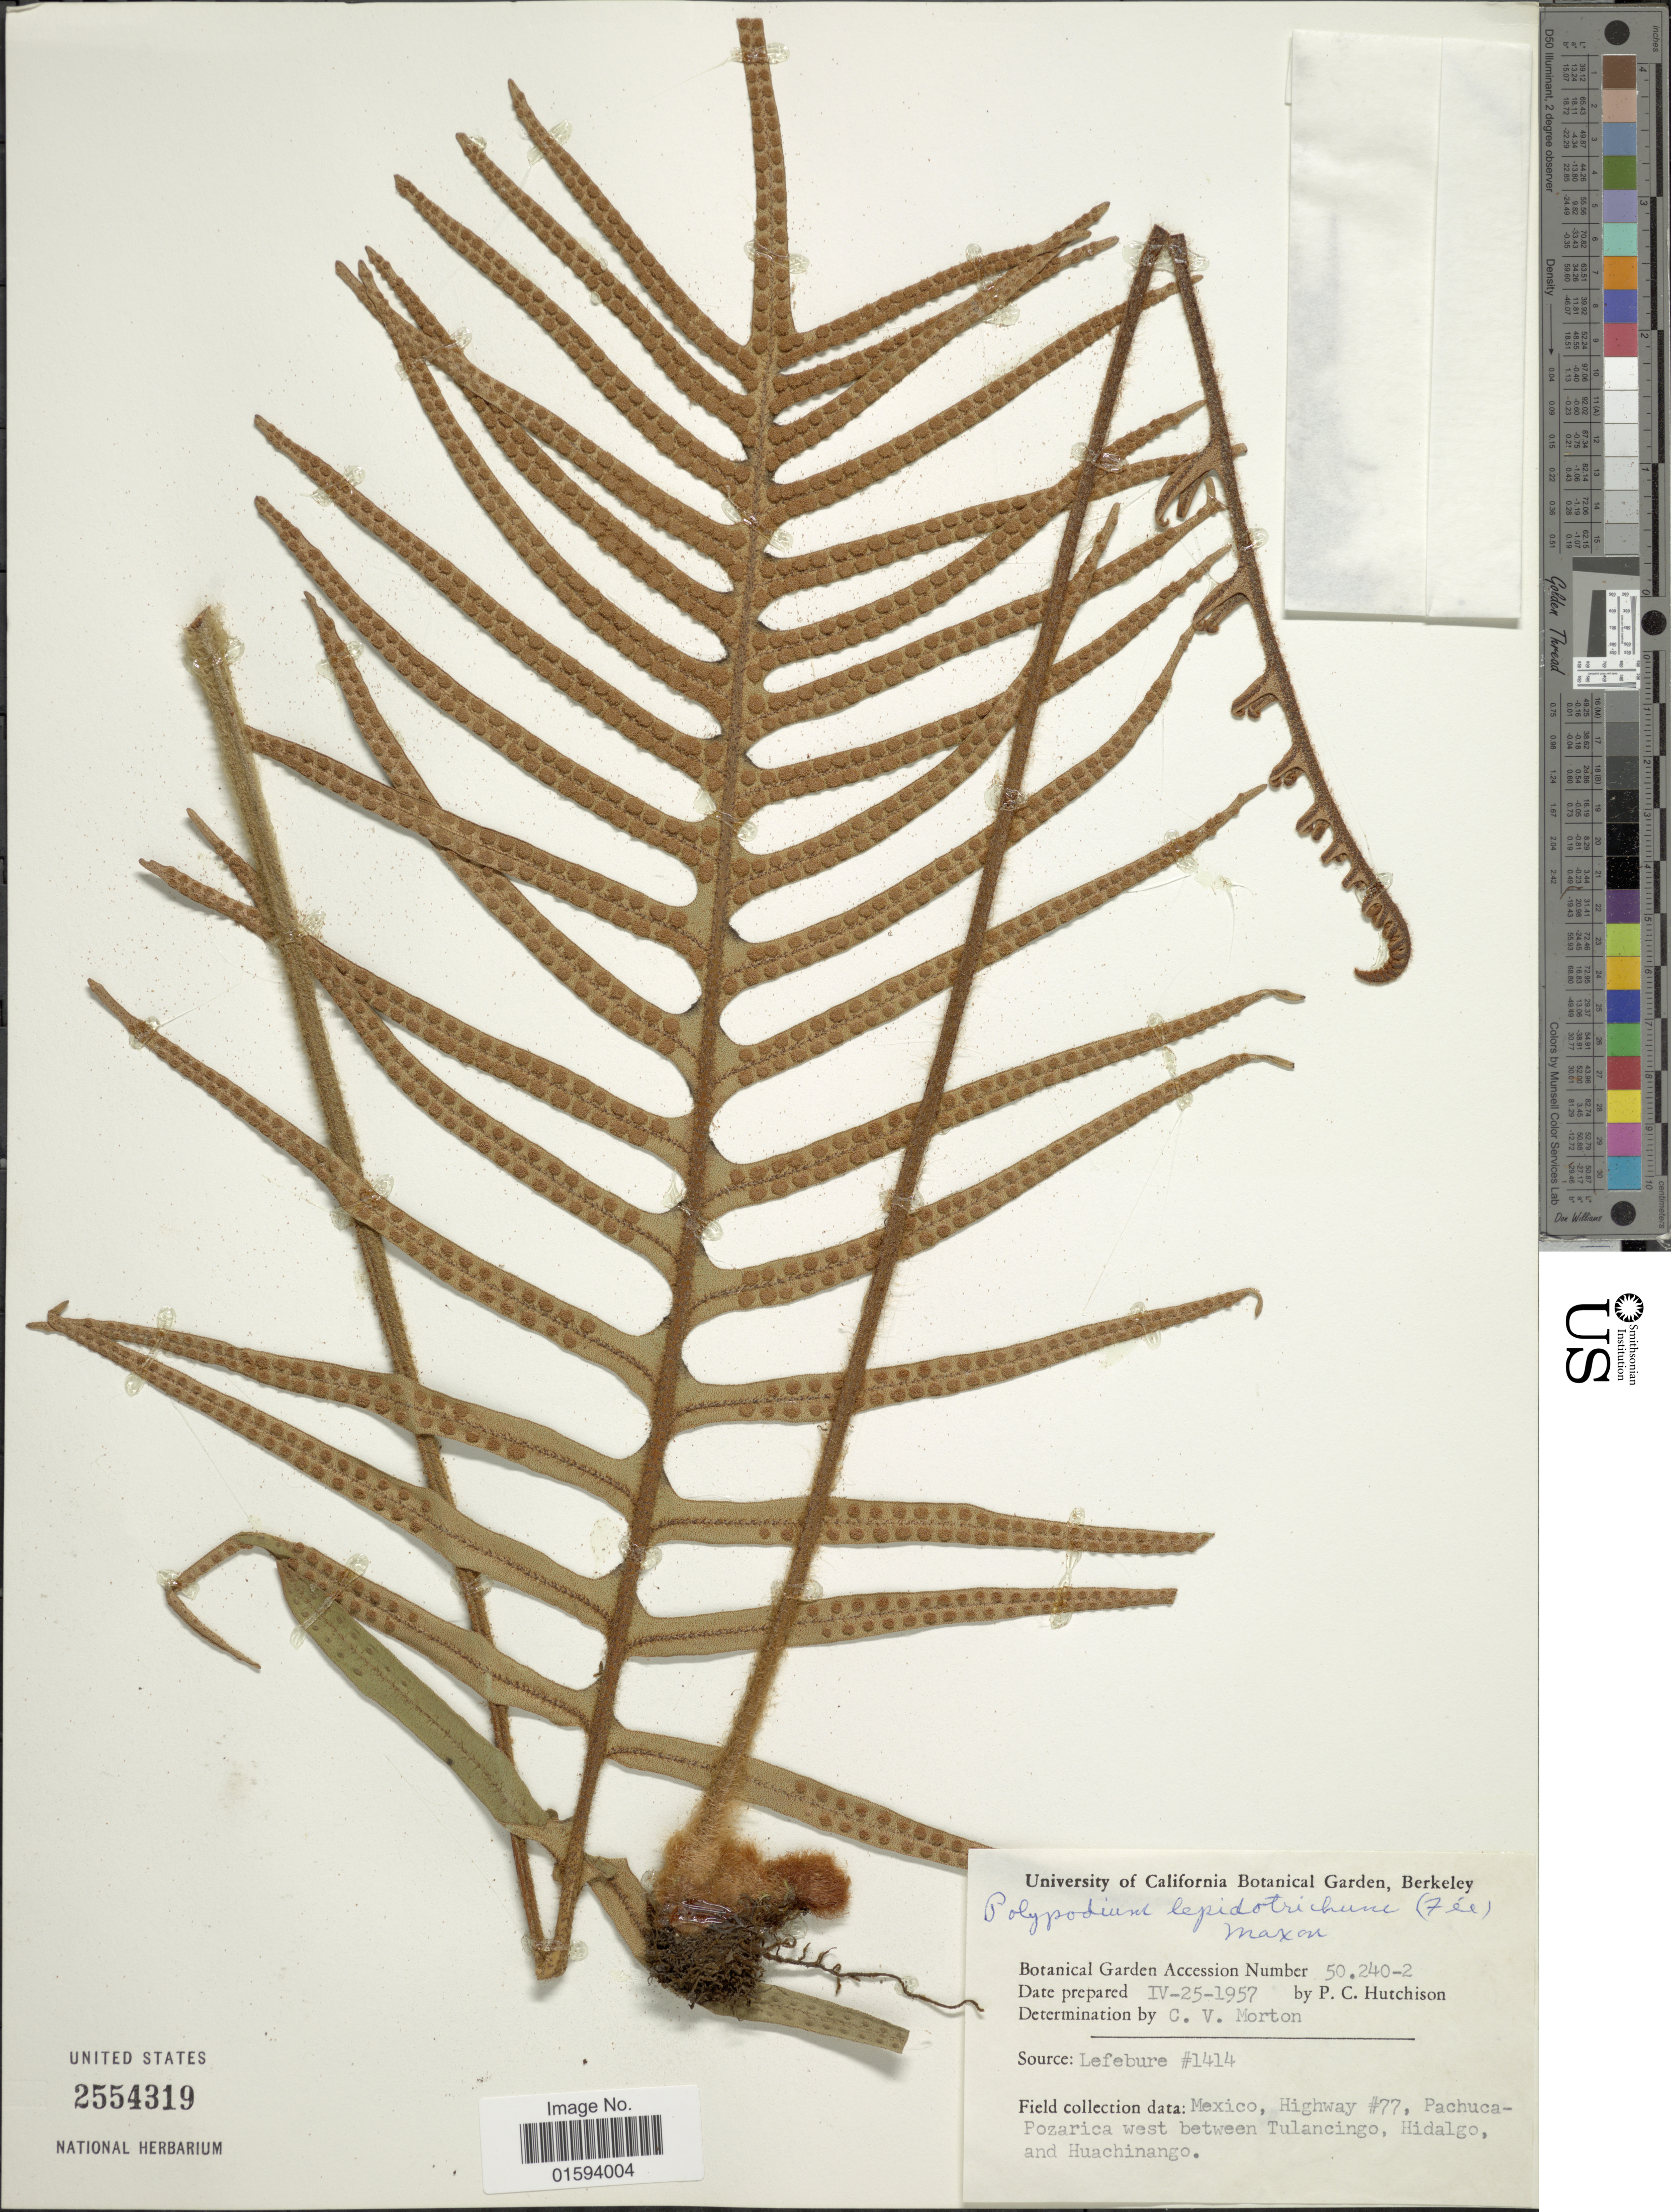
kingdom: Plantae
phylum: Tracheophyta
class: Polypodiopsida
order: Polypodiales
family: Polypodiaceae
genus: Polypodium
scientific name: Polypodium lepidotrichum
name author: (Fée) Maxon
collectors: P. C. Hutchison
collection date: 1957-04-25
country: United States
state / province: California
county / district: Alameda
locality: University of California Botanical Garden, Berkeley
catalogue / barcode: US 2554319